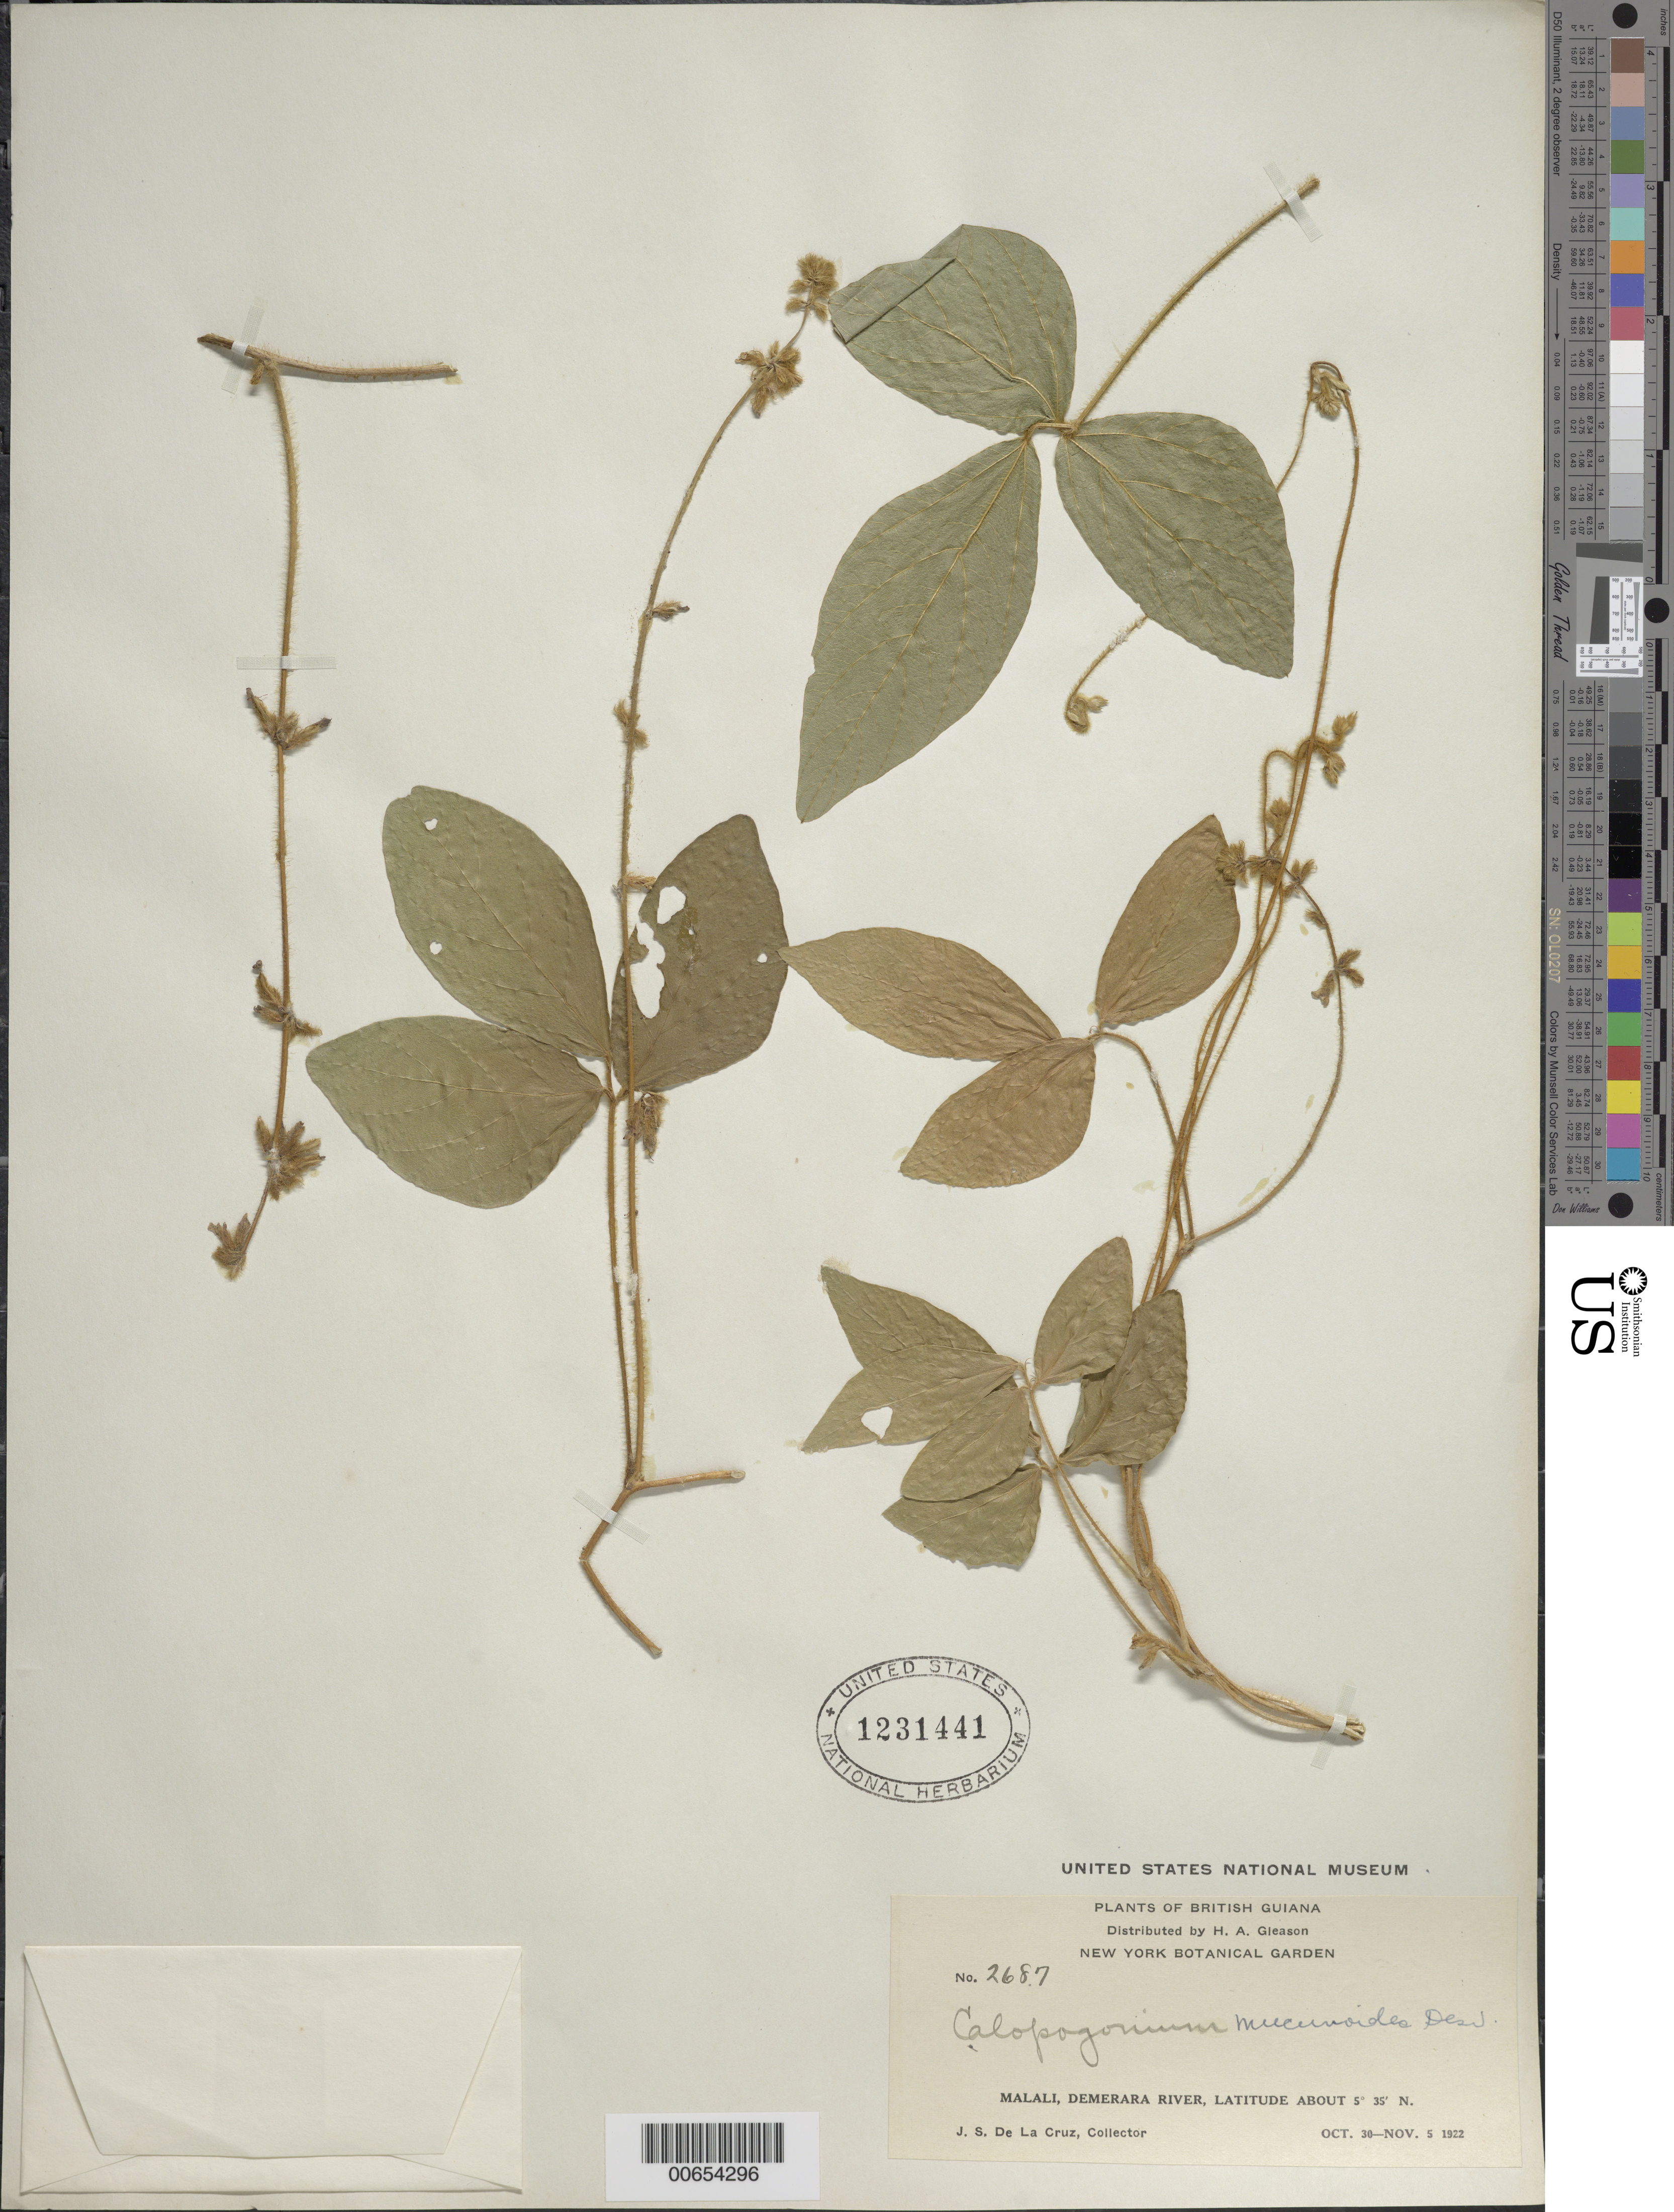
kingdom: Plantae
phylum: Tracheophyta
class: Magnoliopsida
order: Fabales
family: Fabaceae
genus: Calopogonium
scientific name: Calopogonium mucunoides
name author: Desv.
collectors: J. S. de la Cruz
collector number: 2687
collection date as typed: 30-Oct-22 to 5-Nov-22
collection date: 1922-10-30/1922-11-05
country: Guyana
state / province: U. Demerara-Berbice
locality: Malali, Demerara R.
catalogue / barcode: US 1231441